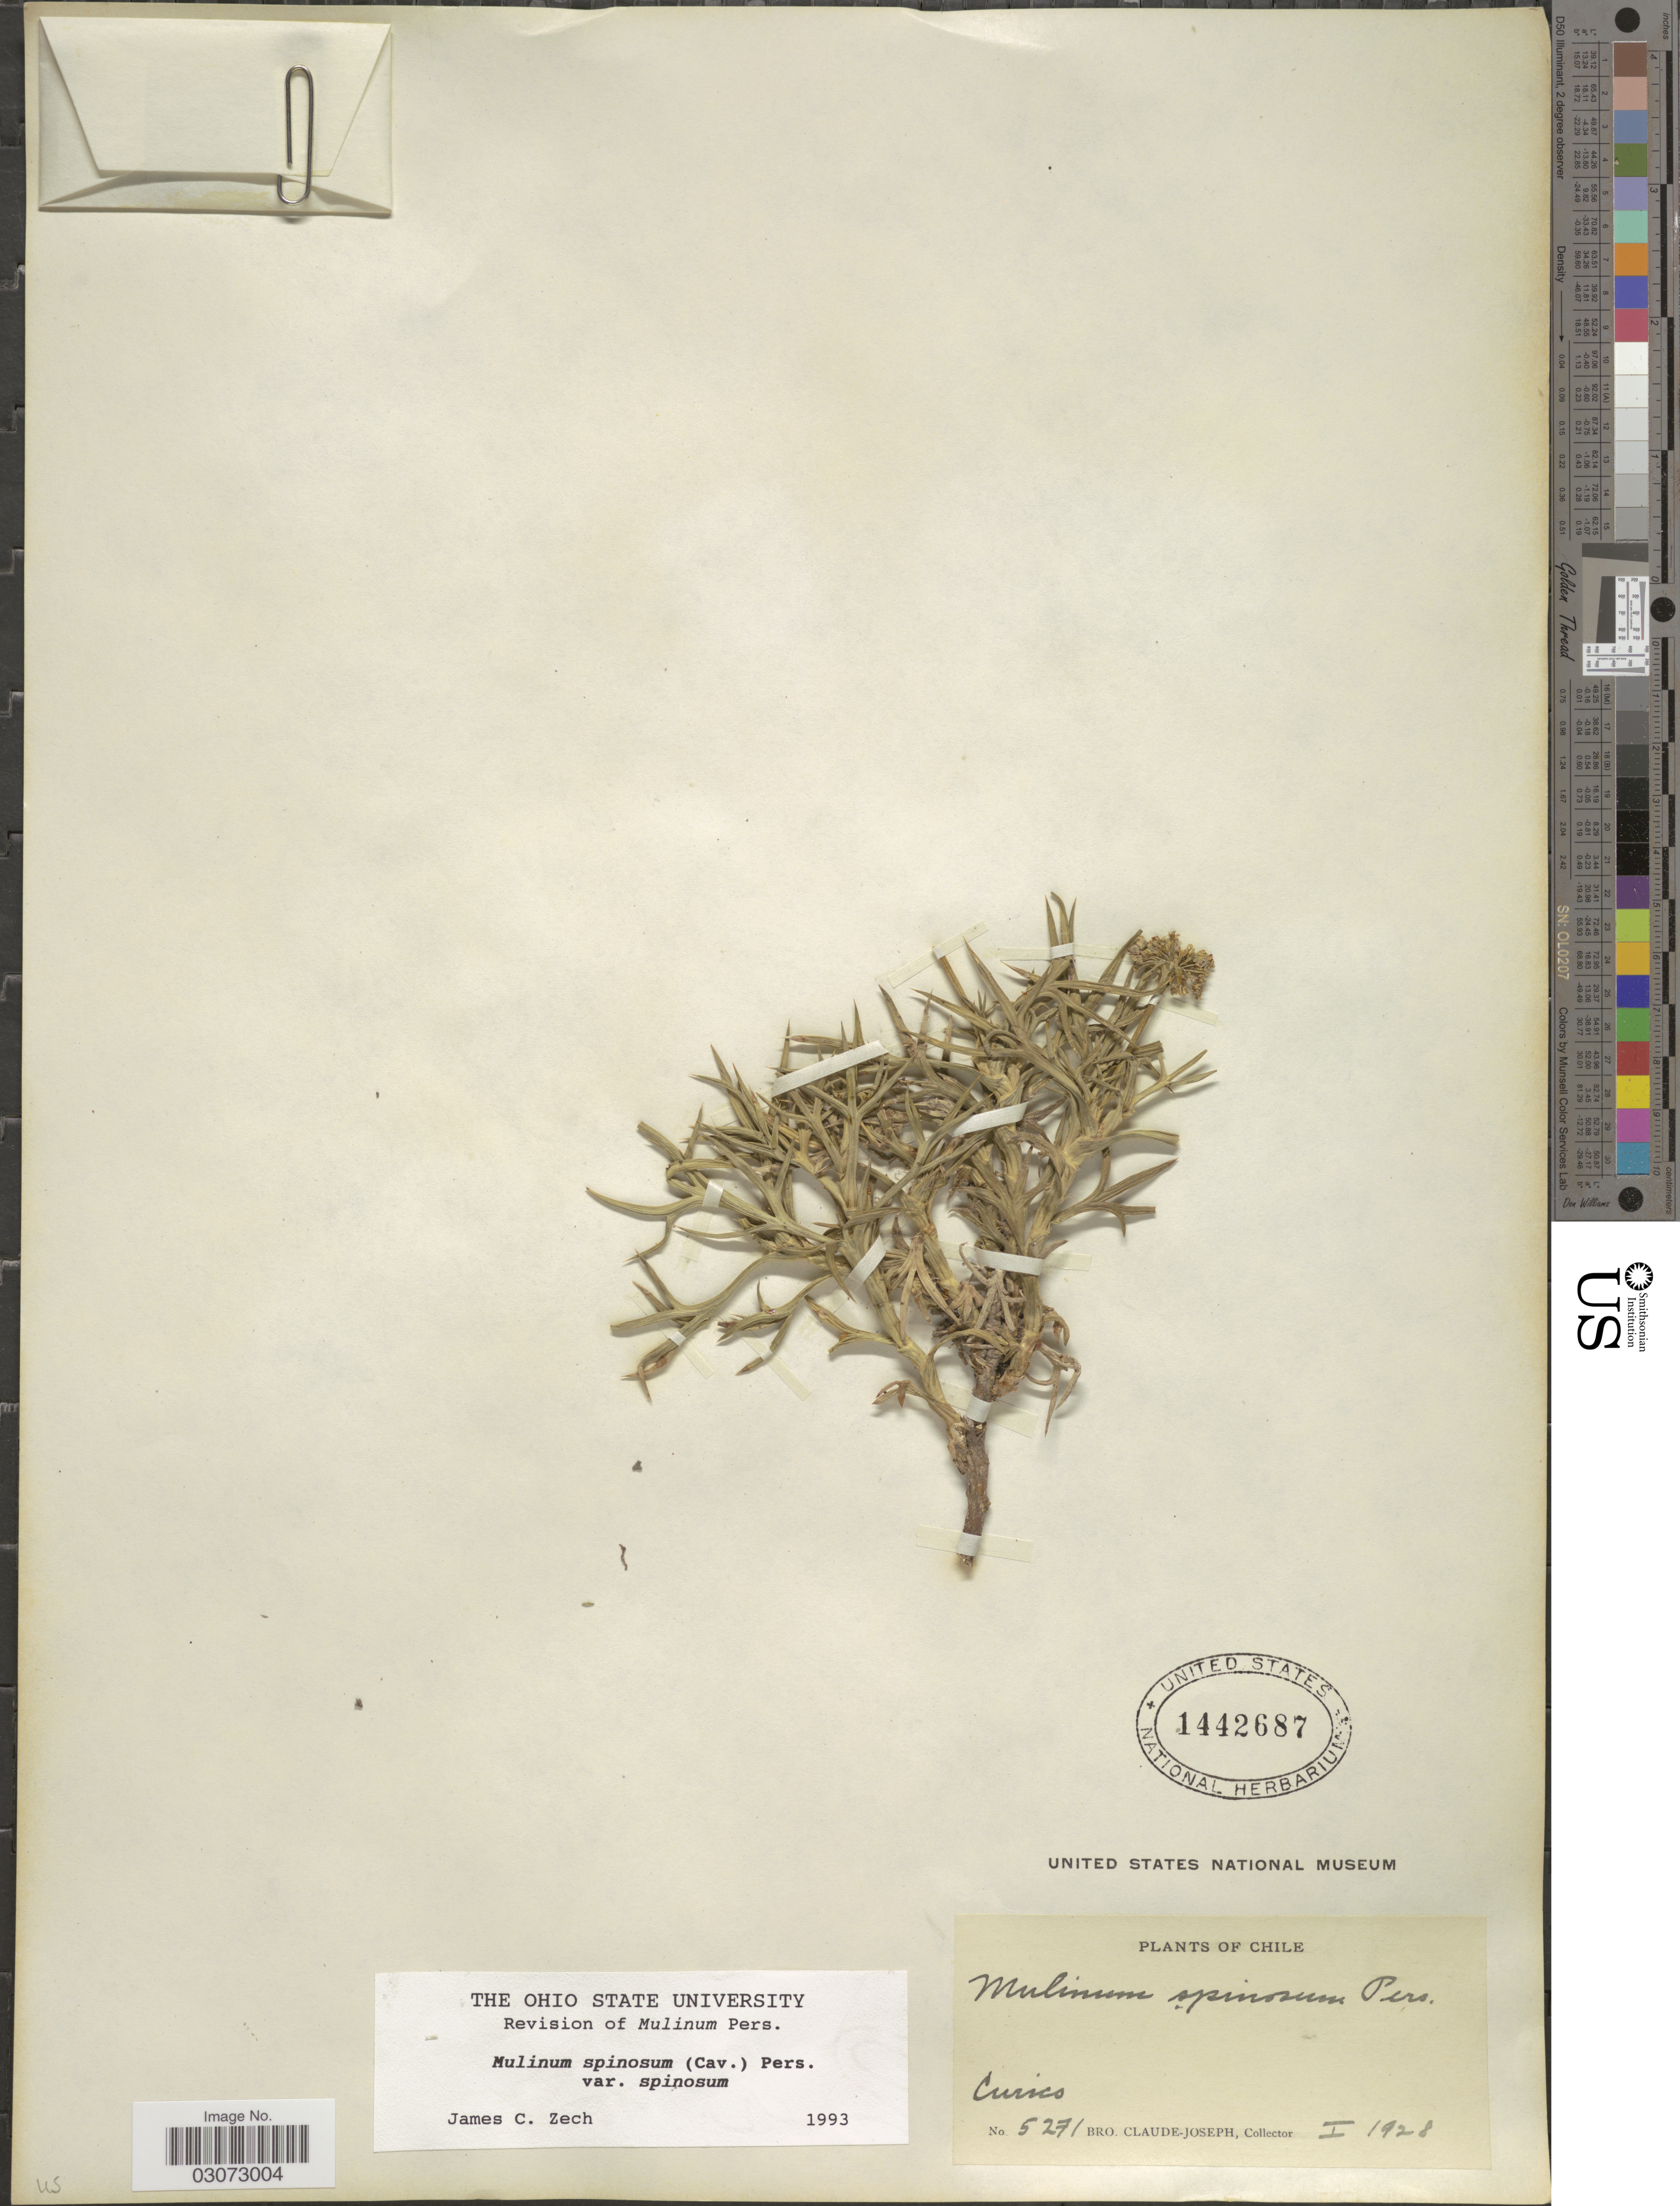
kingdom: Plantae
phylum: Tracheophyta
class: Magnoliopsida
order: Apiales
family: Apiaceae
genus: Mulinum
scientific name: Mulinum spinosum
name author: Pers.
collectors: Bro. Claude-Joseph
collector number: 5271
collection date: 1928-01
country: Chile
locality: Chile. Curico.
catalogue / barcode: US 1442687